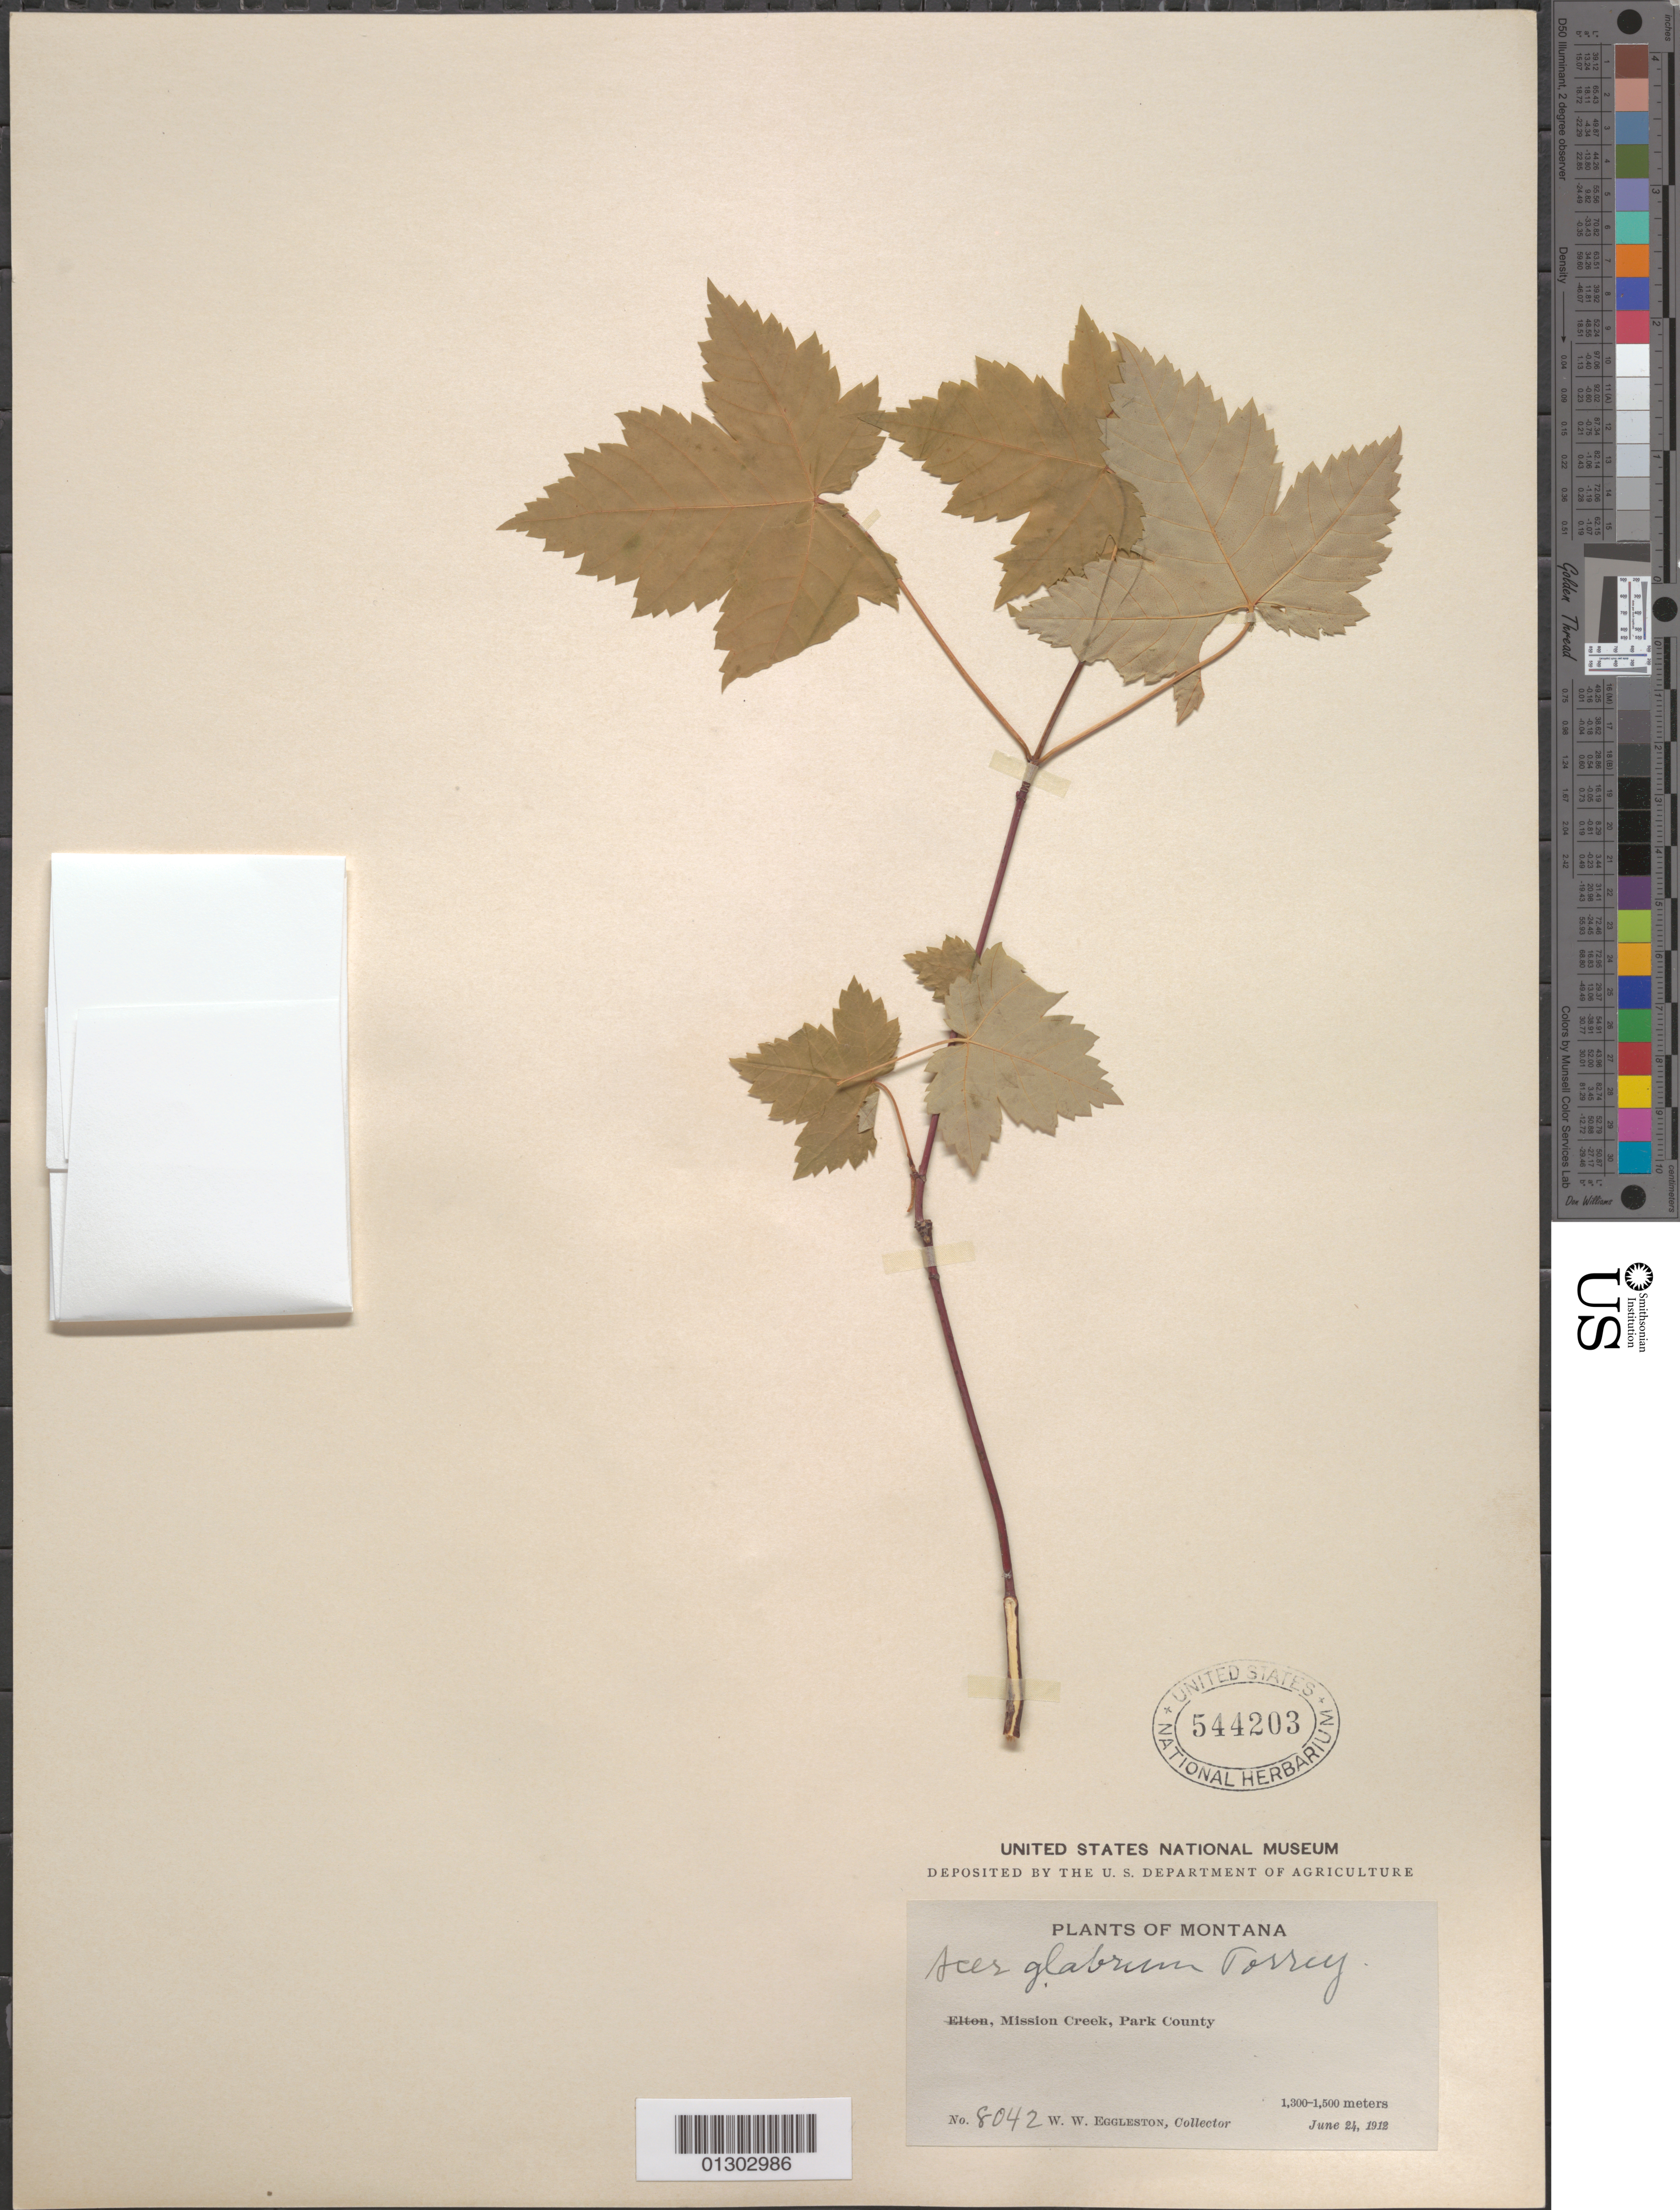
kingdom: Plantae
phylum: Tracheophyta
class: Magnoliopsida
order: Sapindales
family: Sapindaceae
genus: Acer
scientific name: Acer glabrum var. douglasii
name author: (Hook.) Dippel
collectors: W. W. Eggleston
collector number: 8042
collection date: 1912-06-24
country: United States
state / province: Montana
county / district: Park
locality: Park County, Mission Creek.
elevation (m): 1300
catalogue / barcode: US 544203